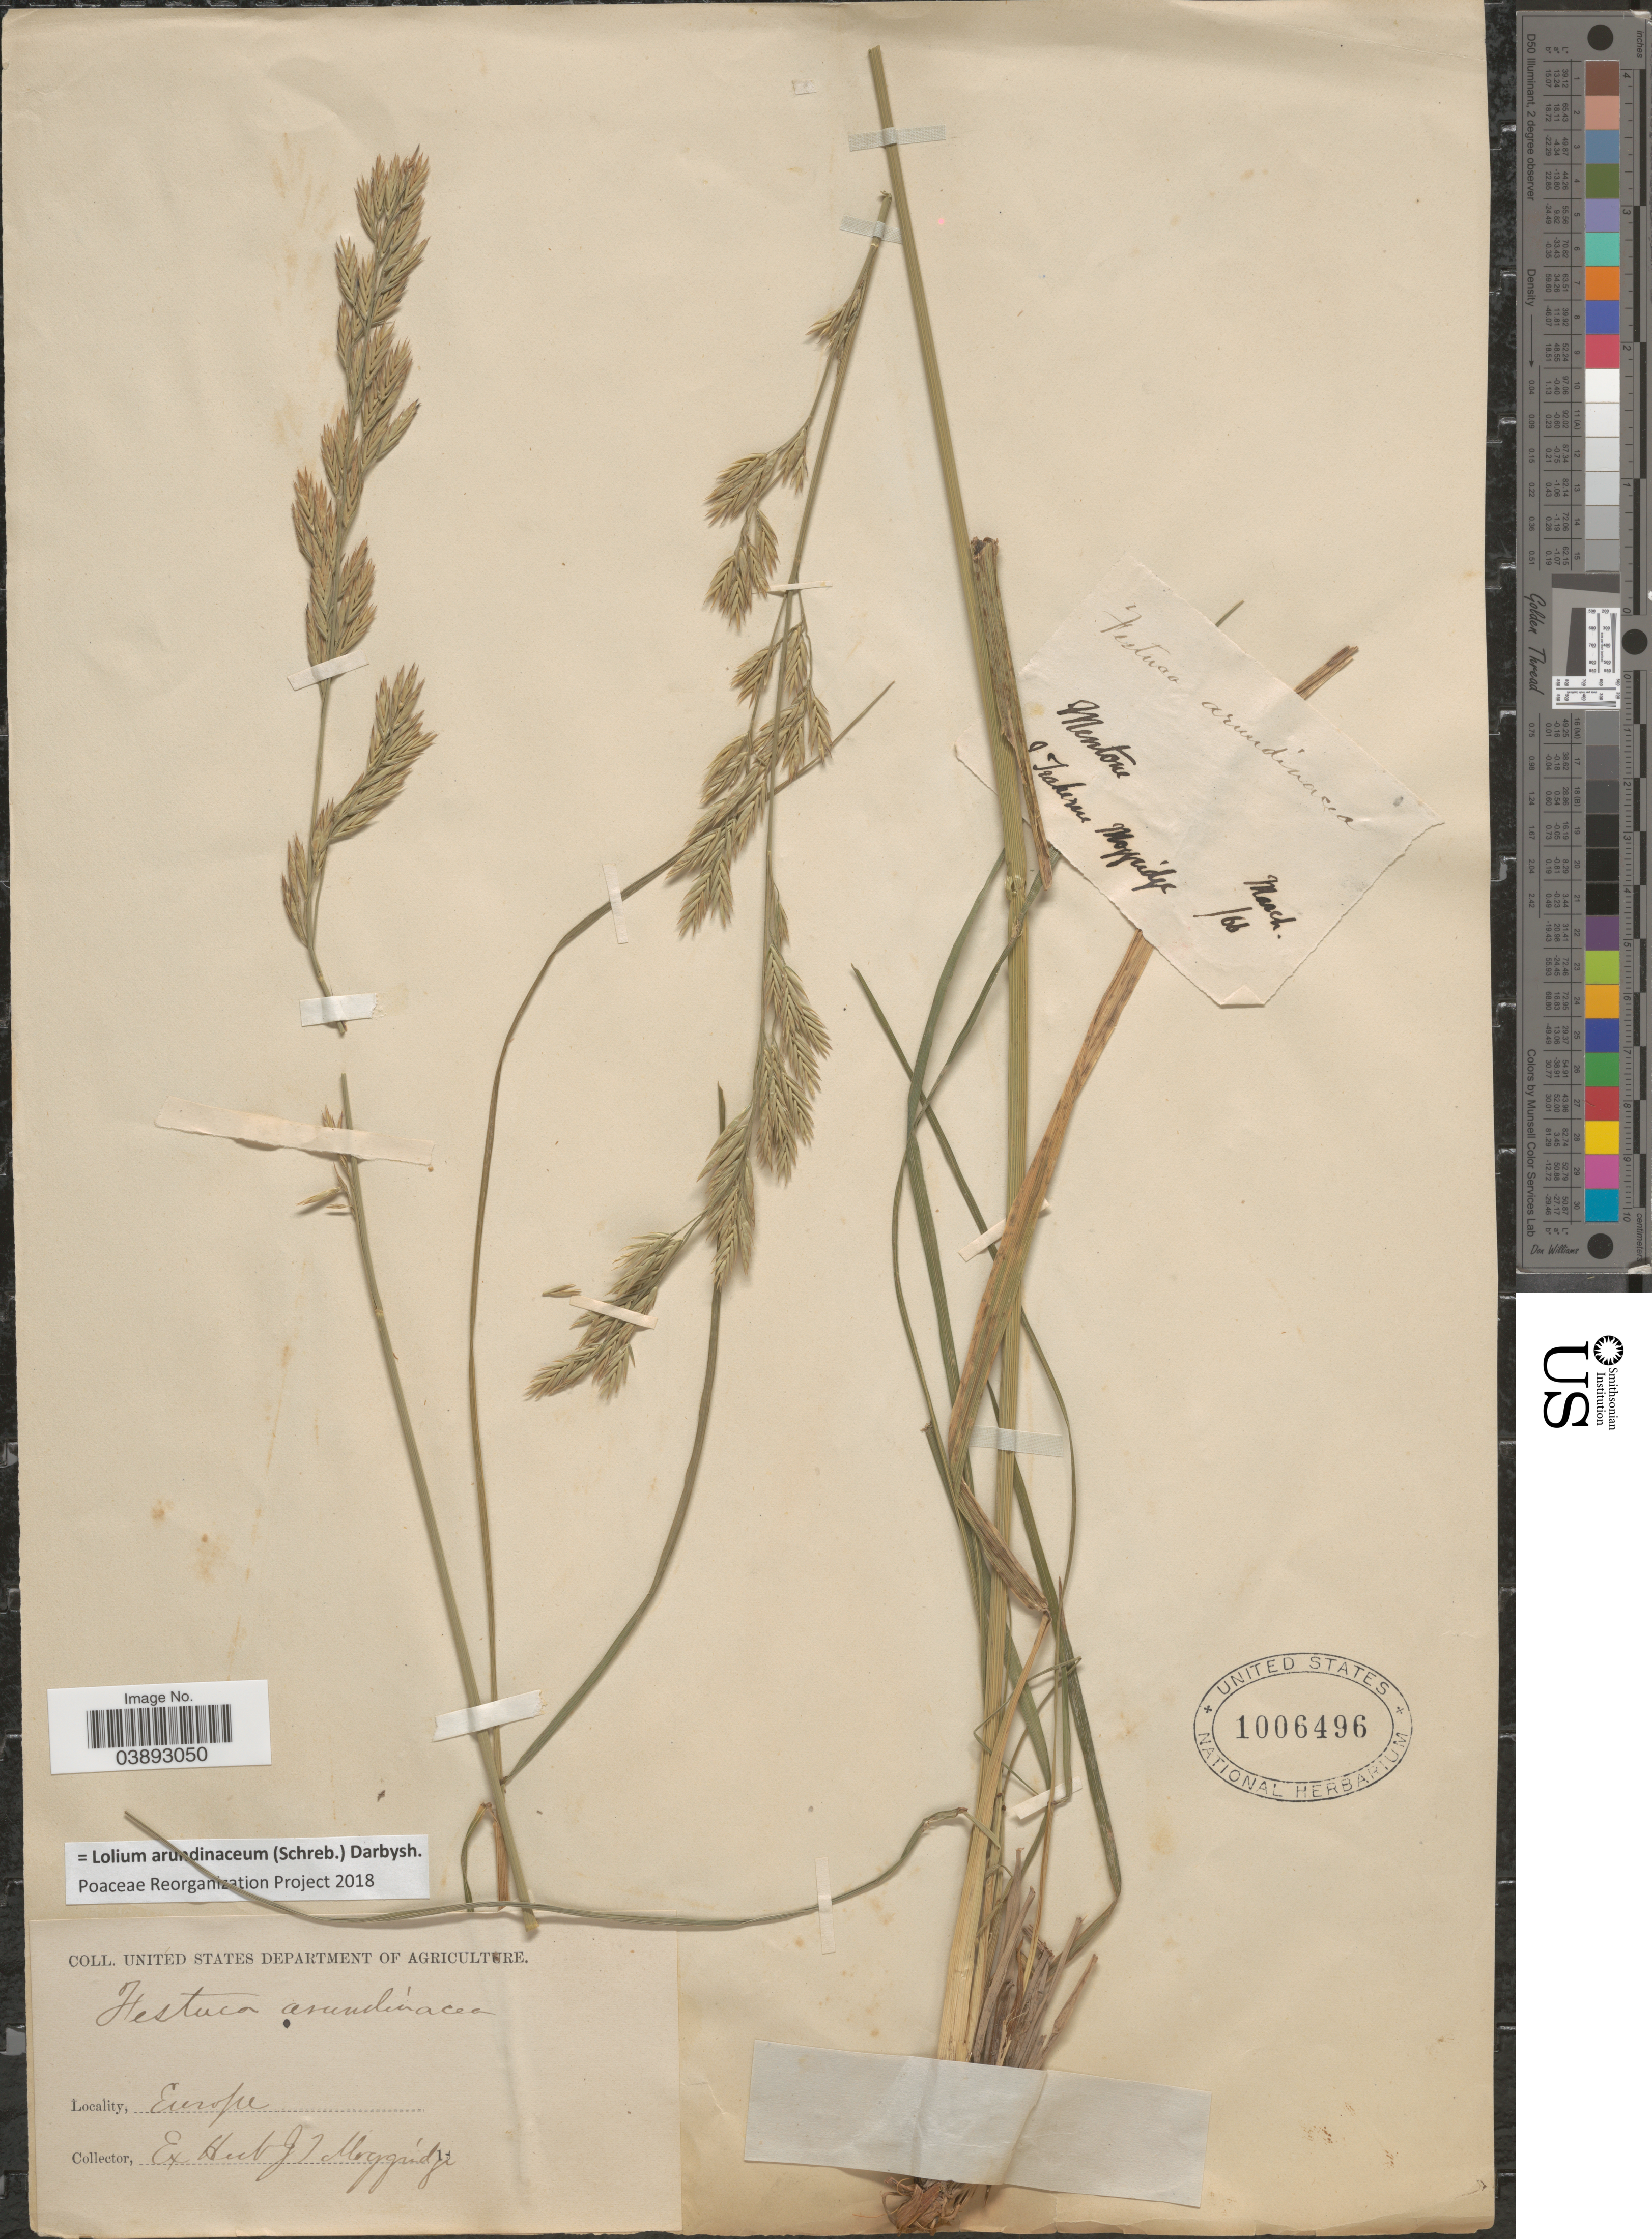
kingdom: Plantae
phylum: Tracheophyta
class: Liliopsida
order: Poales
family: Poaceae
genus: Lolium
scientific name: Lolium arundinaceum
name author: (Schreb.) Darbysh.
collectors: J. T. Moggridge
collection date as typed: Transcribed d/m/y: /3/68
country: France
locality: Mentone. Europe.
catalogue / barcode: US 1006496